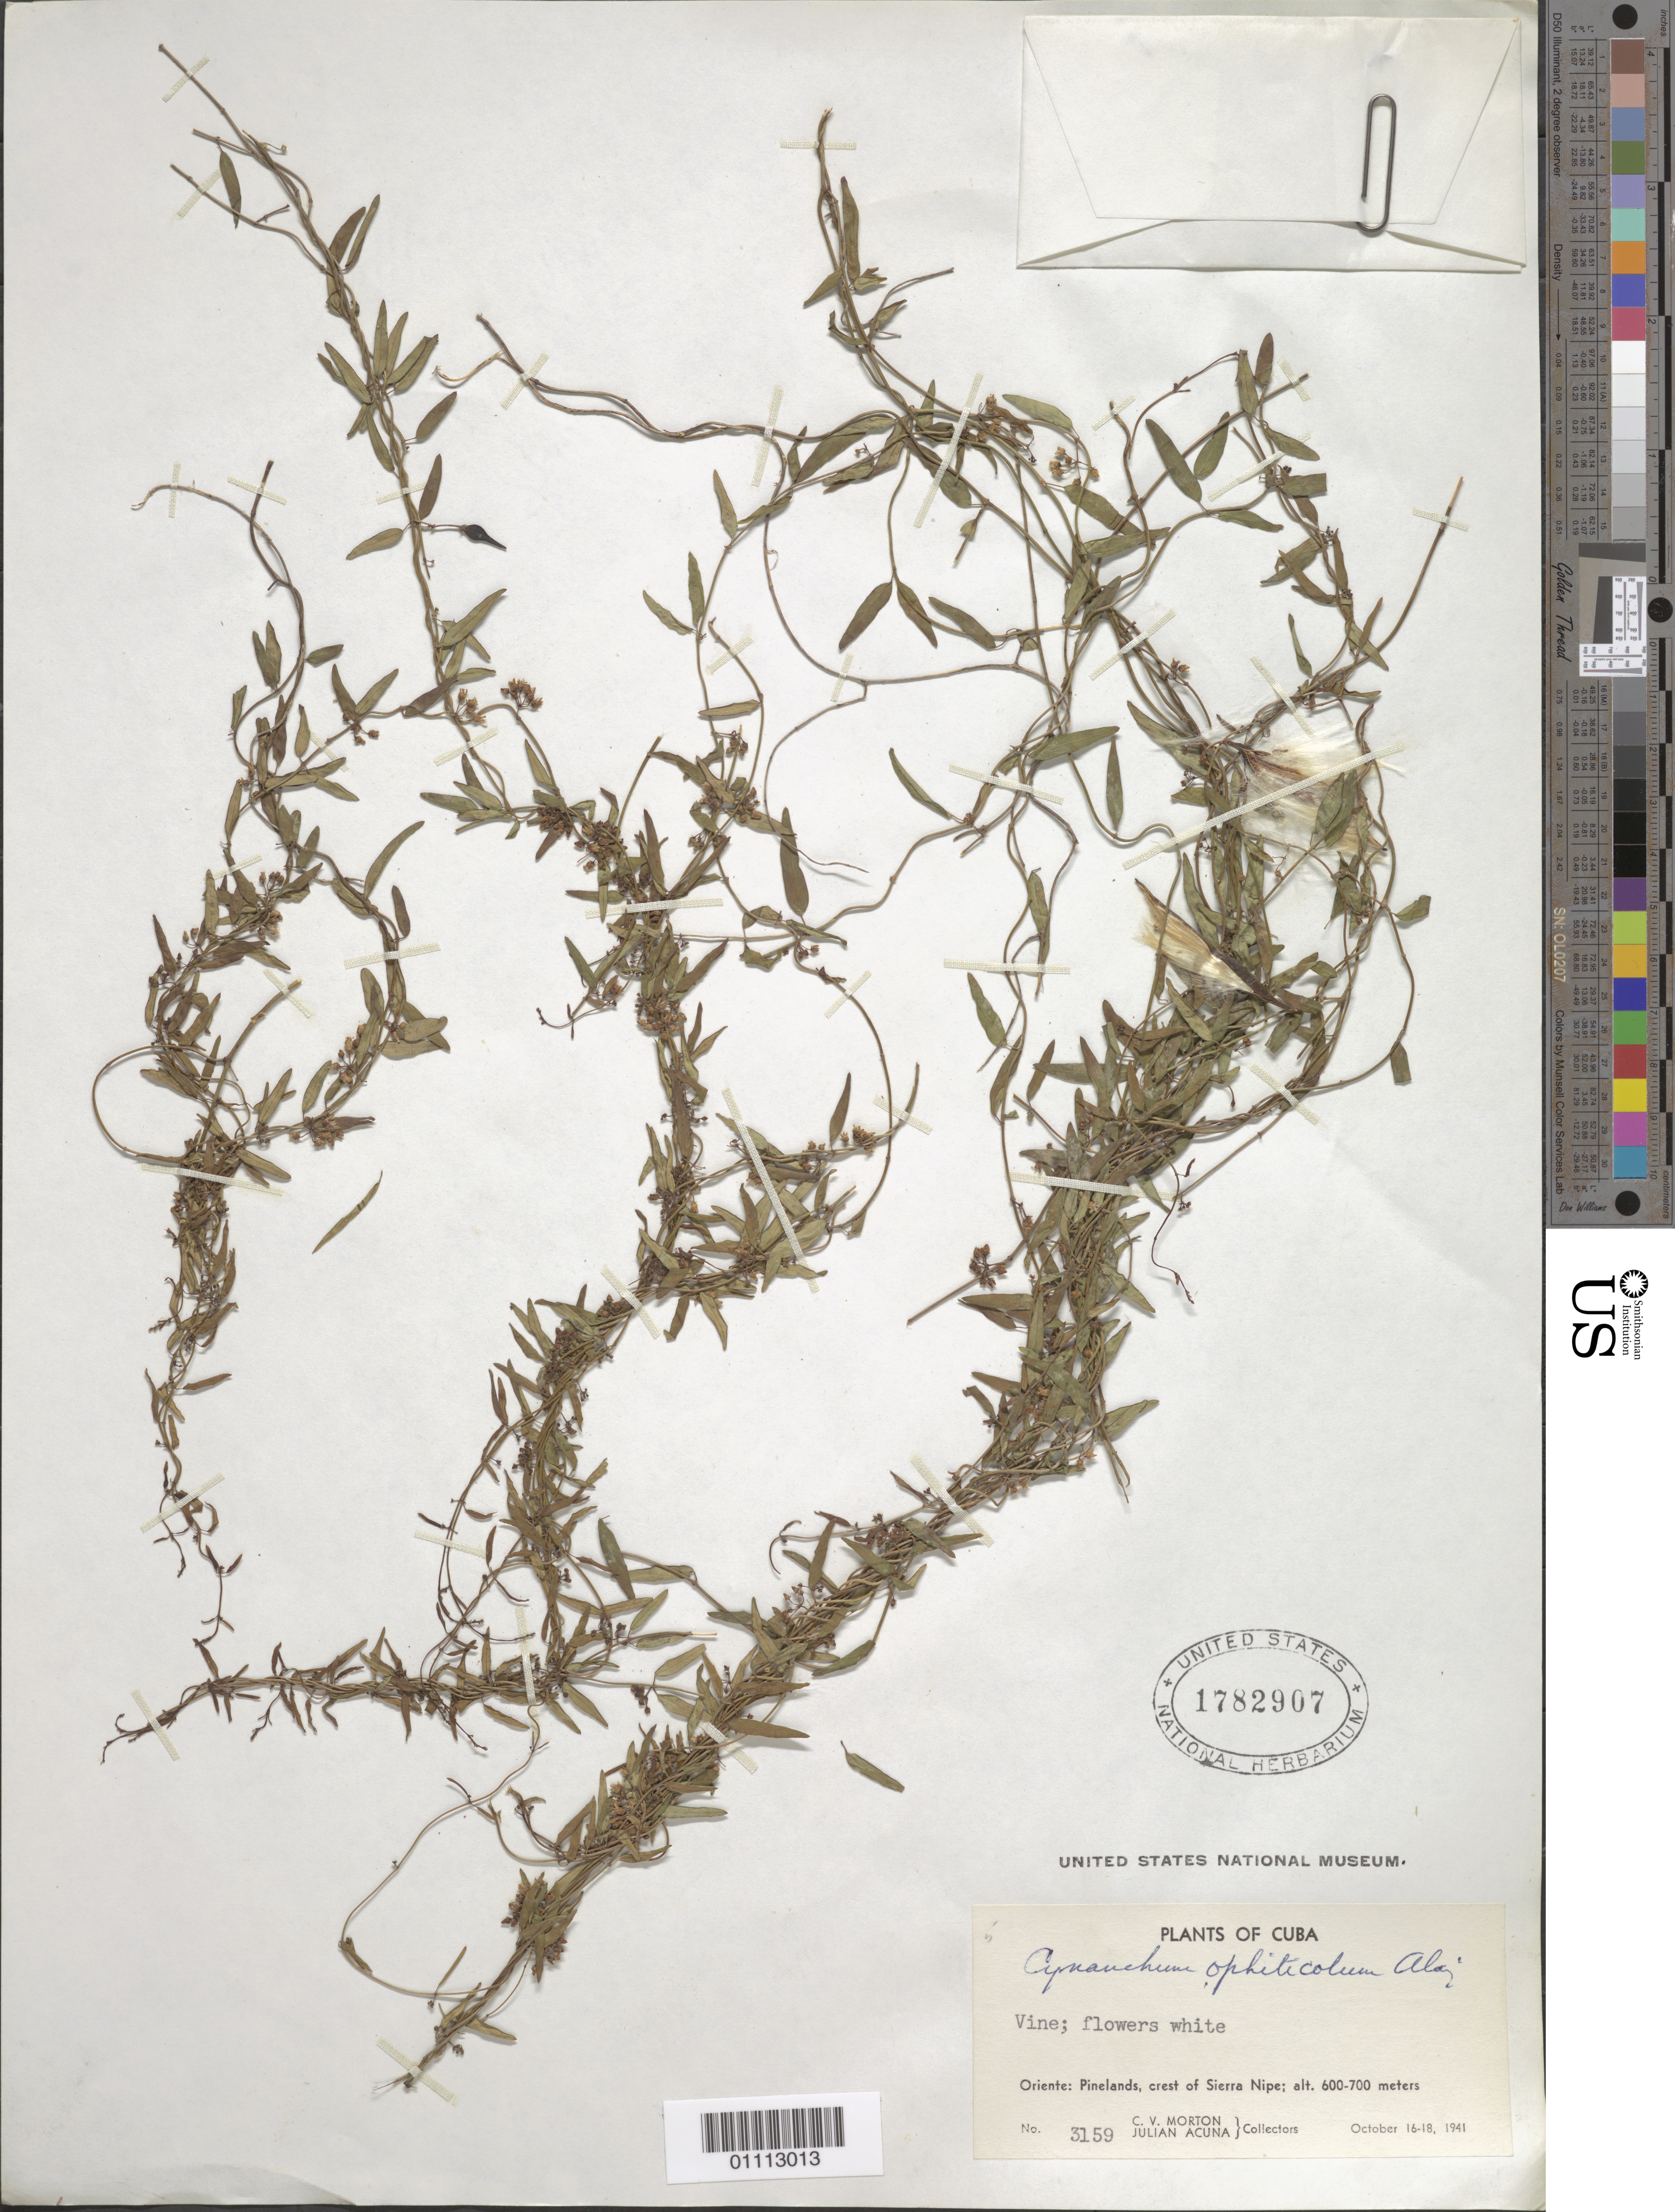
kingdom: Plantae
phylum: Tracheophyta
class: Magnoliopsida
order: Gentianales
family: Apocynaceae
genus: Cynanchum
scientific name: Cynanchum ophiticola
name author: Alain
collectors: C. V. Morton & J. Acuña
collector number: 3159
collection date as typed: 16 Oct 1941 to 18 Oct 1941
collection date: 1941-10-16/1941-10-18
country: Cuba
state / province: Holguín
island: Cuba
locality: Pinelands, crest of Sierra Nipe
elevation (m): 600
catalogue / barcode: US 1782907